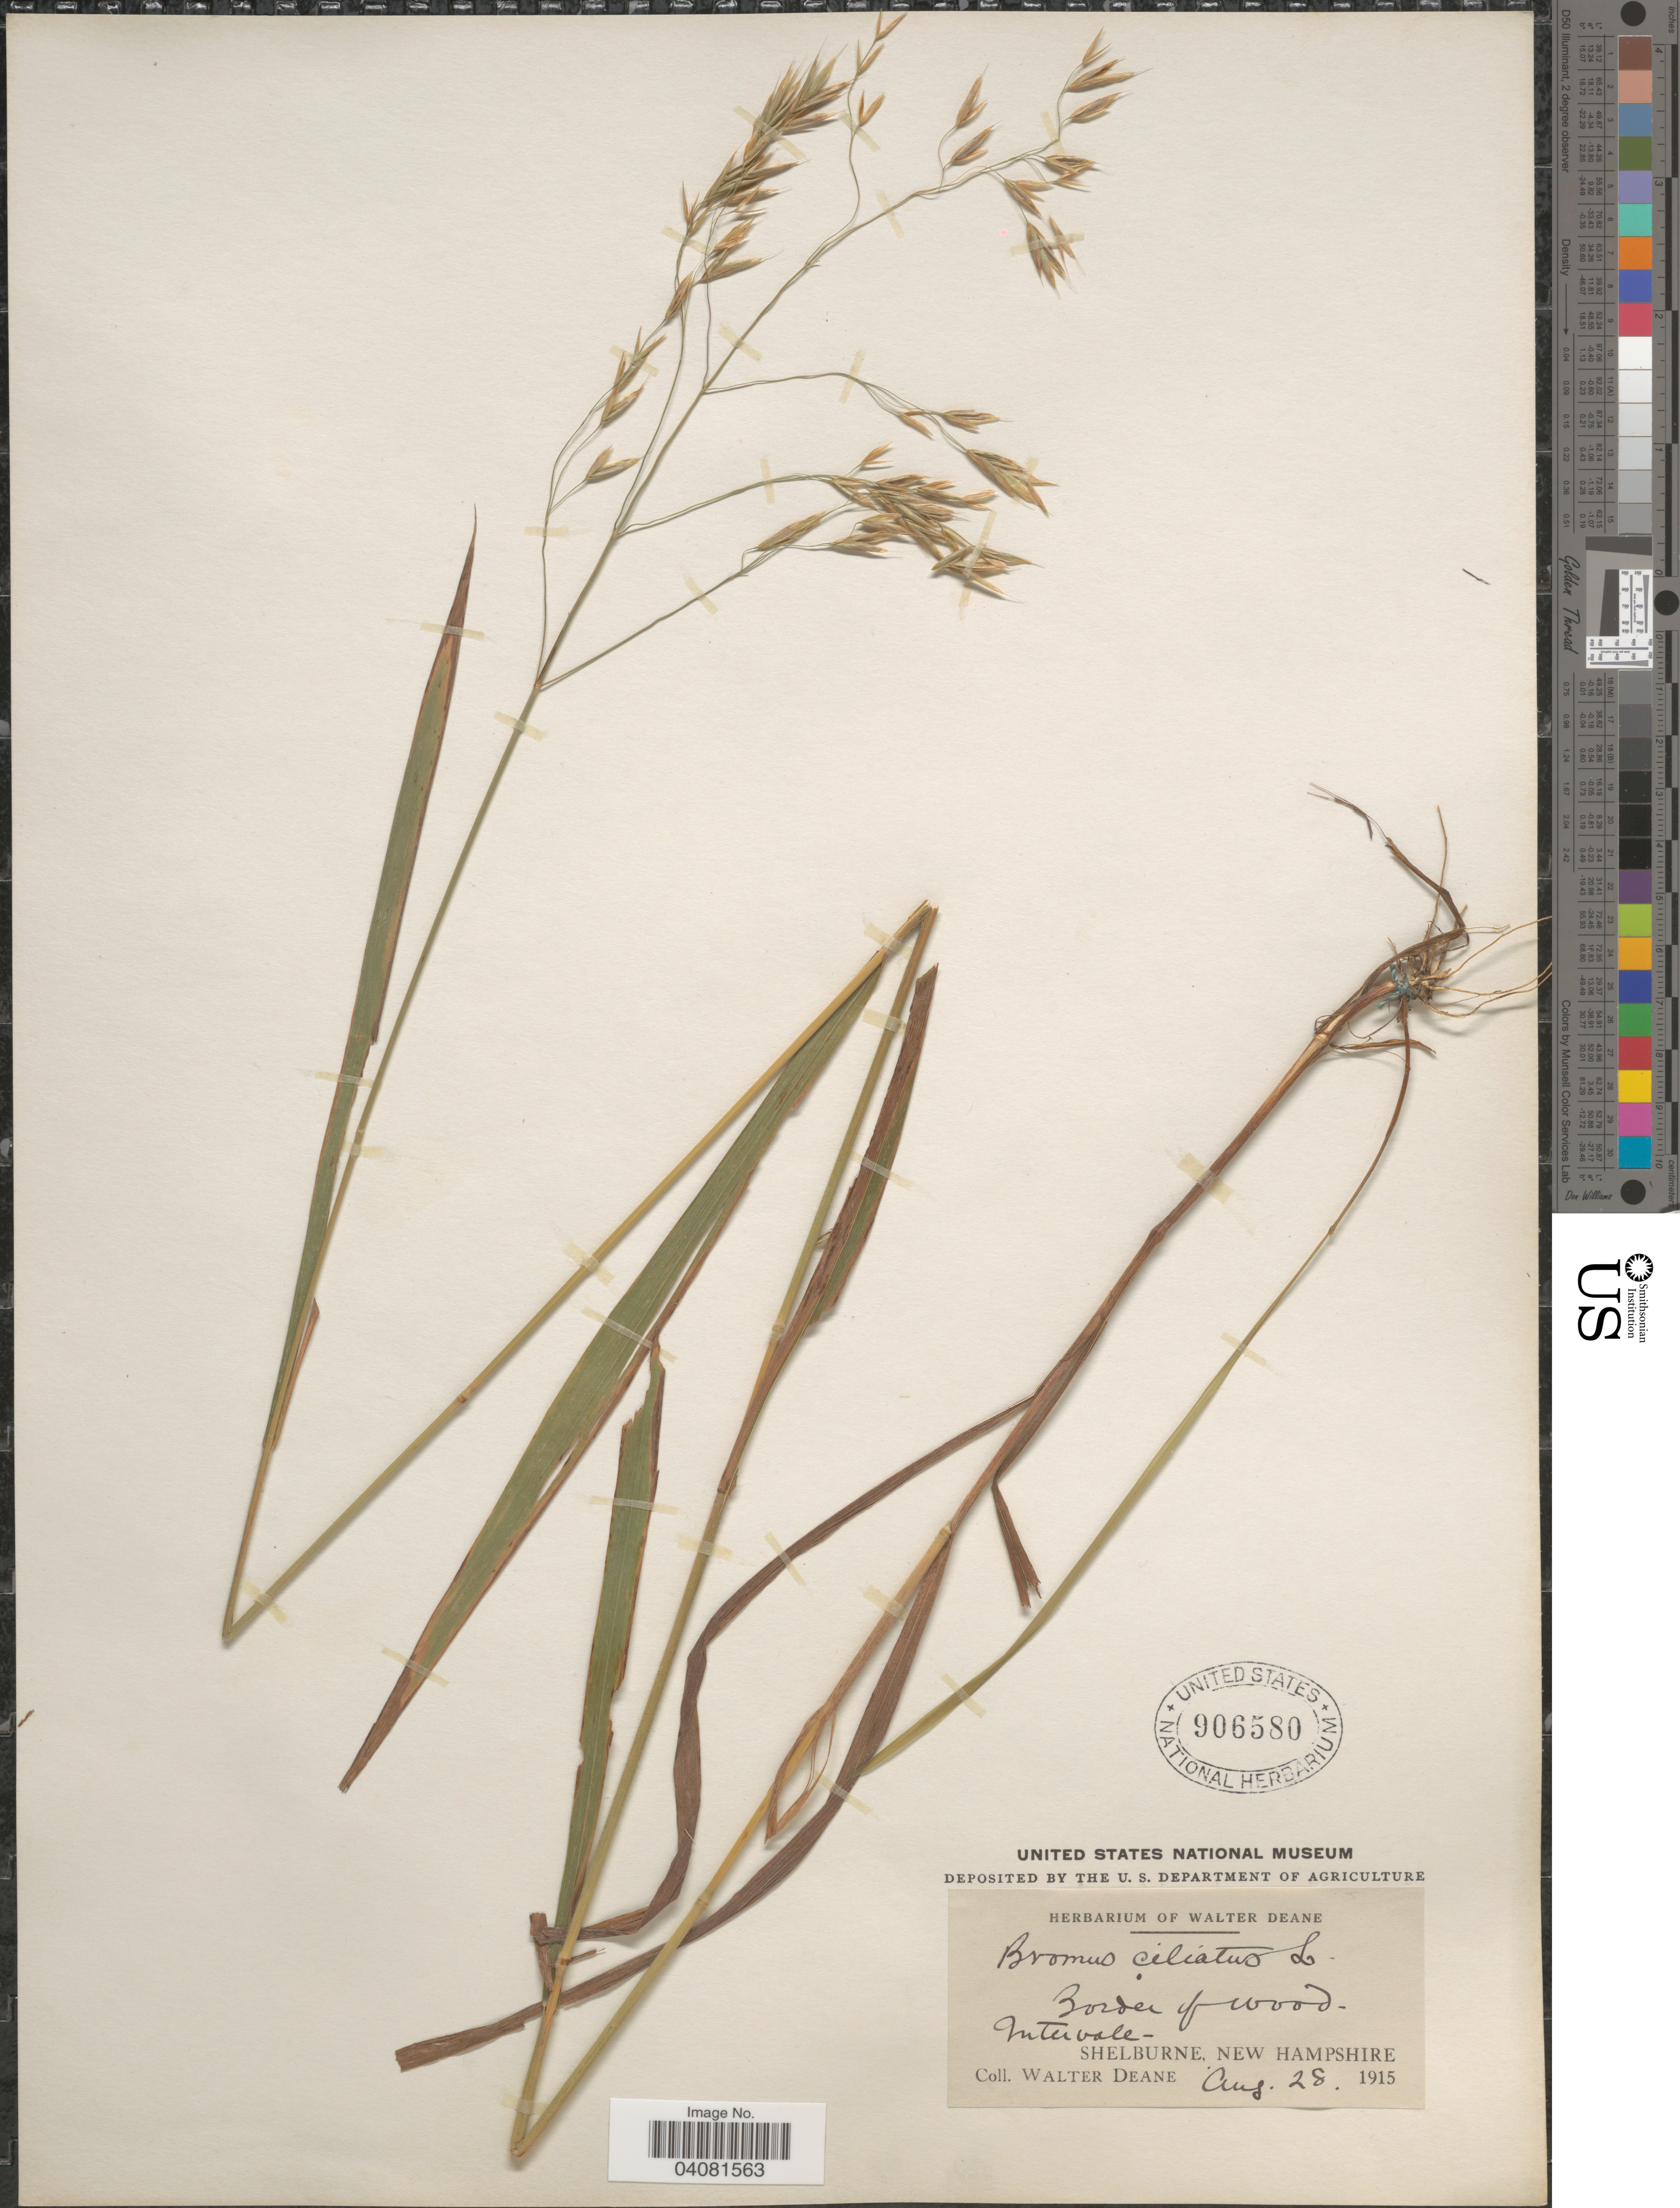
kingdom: Plantae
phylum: Tracheophyta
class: Liliopsida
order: Poales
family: Poaceae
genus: Bromus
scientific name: Bromus ciliatus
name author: L.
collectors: W. Deane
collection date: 1915-08-28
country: United States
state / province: New Hampshire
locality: Shelburne. Intervale.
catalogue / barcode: US 906580